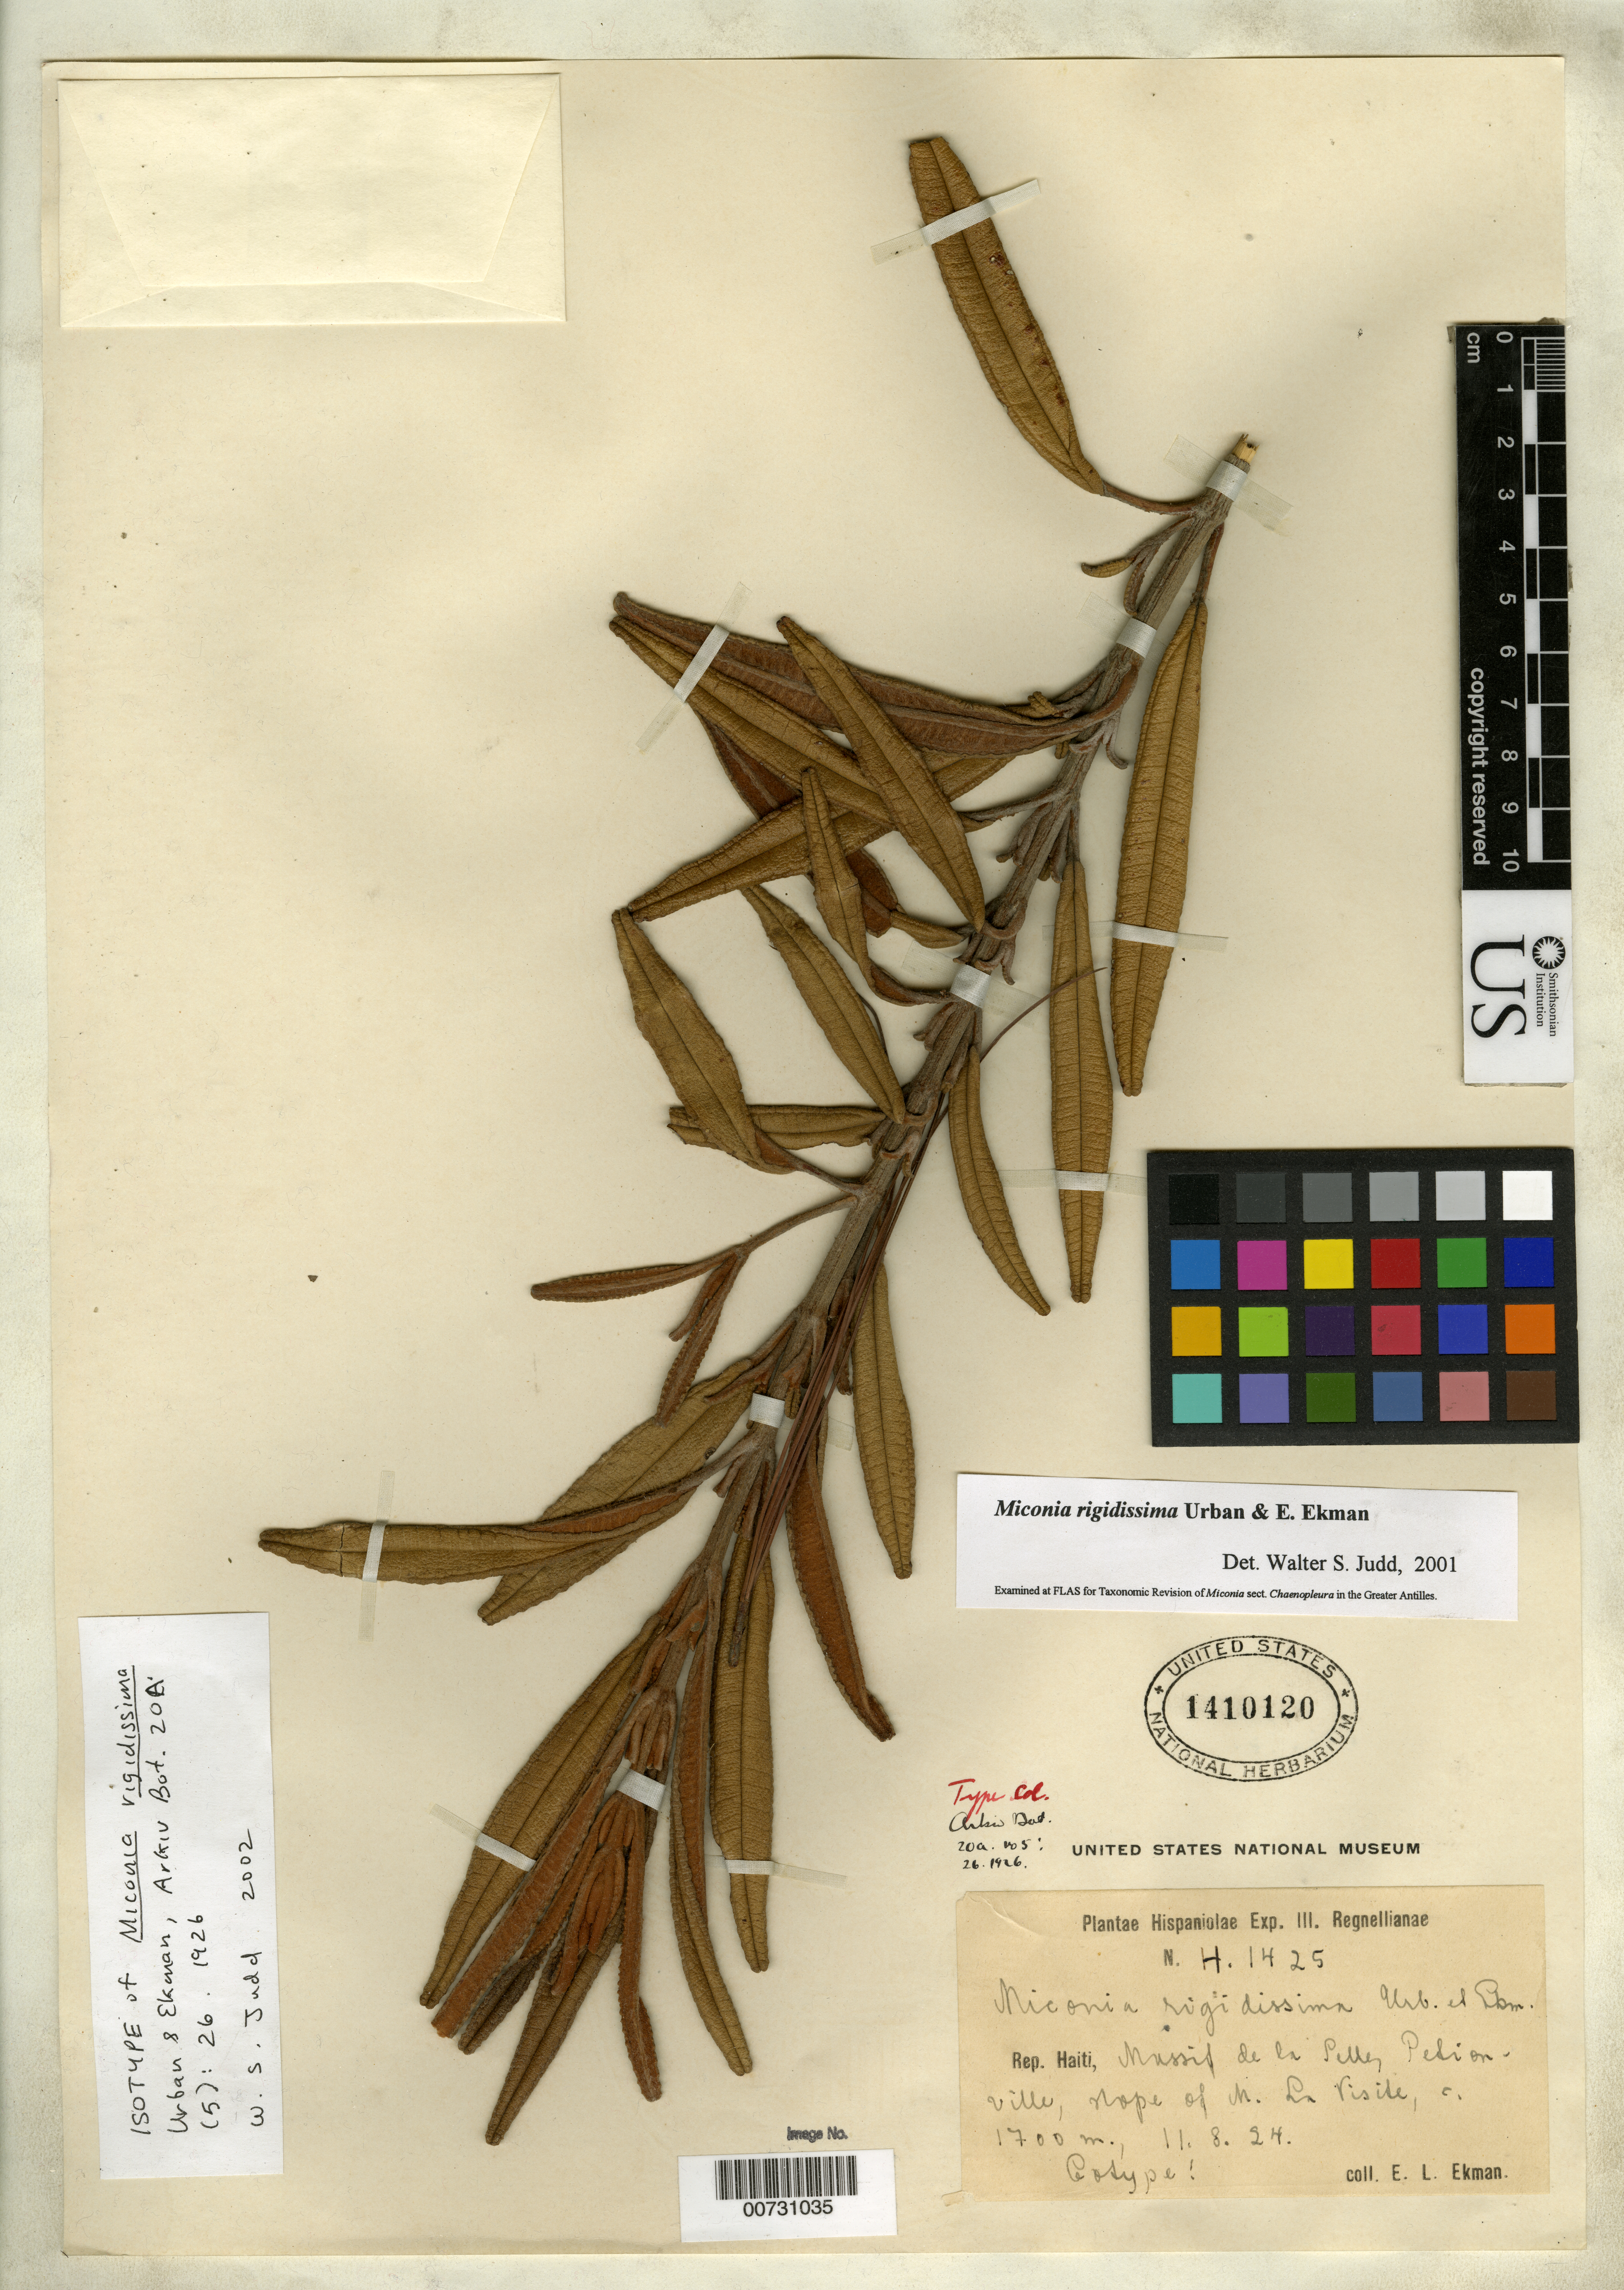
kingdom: Plantae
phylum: Tracheophyta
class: Magnoliopsida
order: Myrtales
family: Melastomataceae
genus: Miconia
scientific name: Miconia rigidissima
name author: Urb. & Ekman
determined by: Judd, Walter S.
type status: Isotype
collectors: E. L. Ekman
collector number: H 1425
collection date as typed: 11 Aug 1924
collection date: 1924-08-11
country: Haiti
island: Hispaniola Island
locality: Massif de la Selle, Petionville, slope of M. La Visite.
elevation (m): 1700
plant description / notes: US sheet originally annotated as "Cotype!".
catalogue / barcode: US 1410120